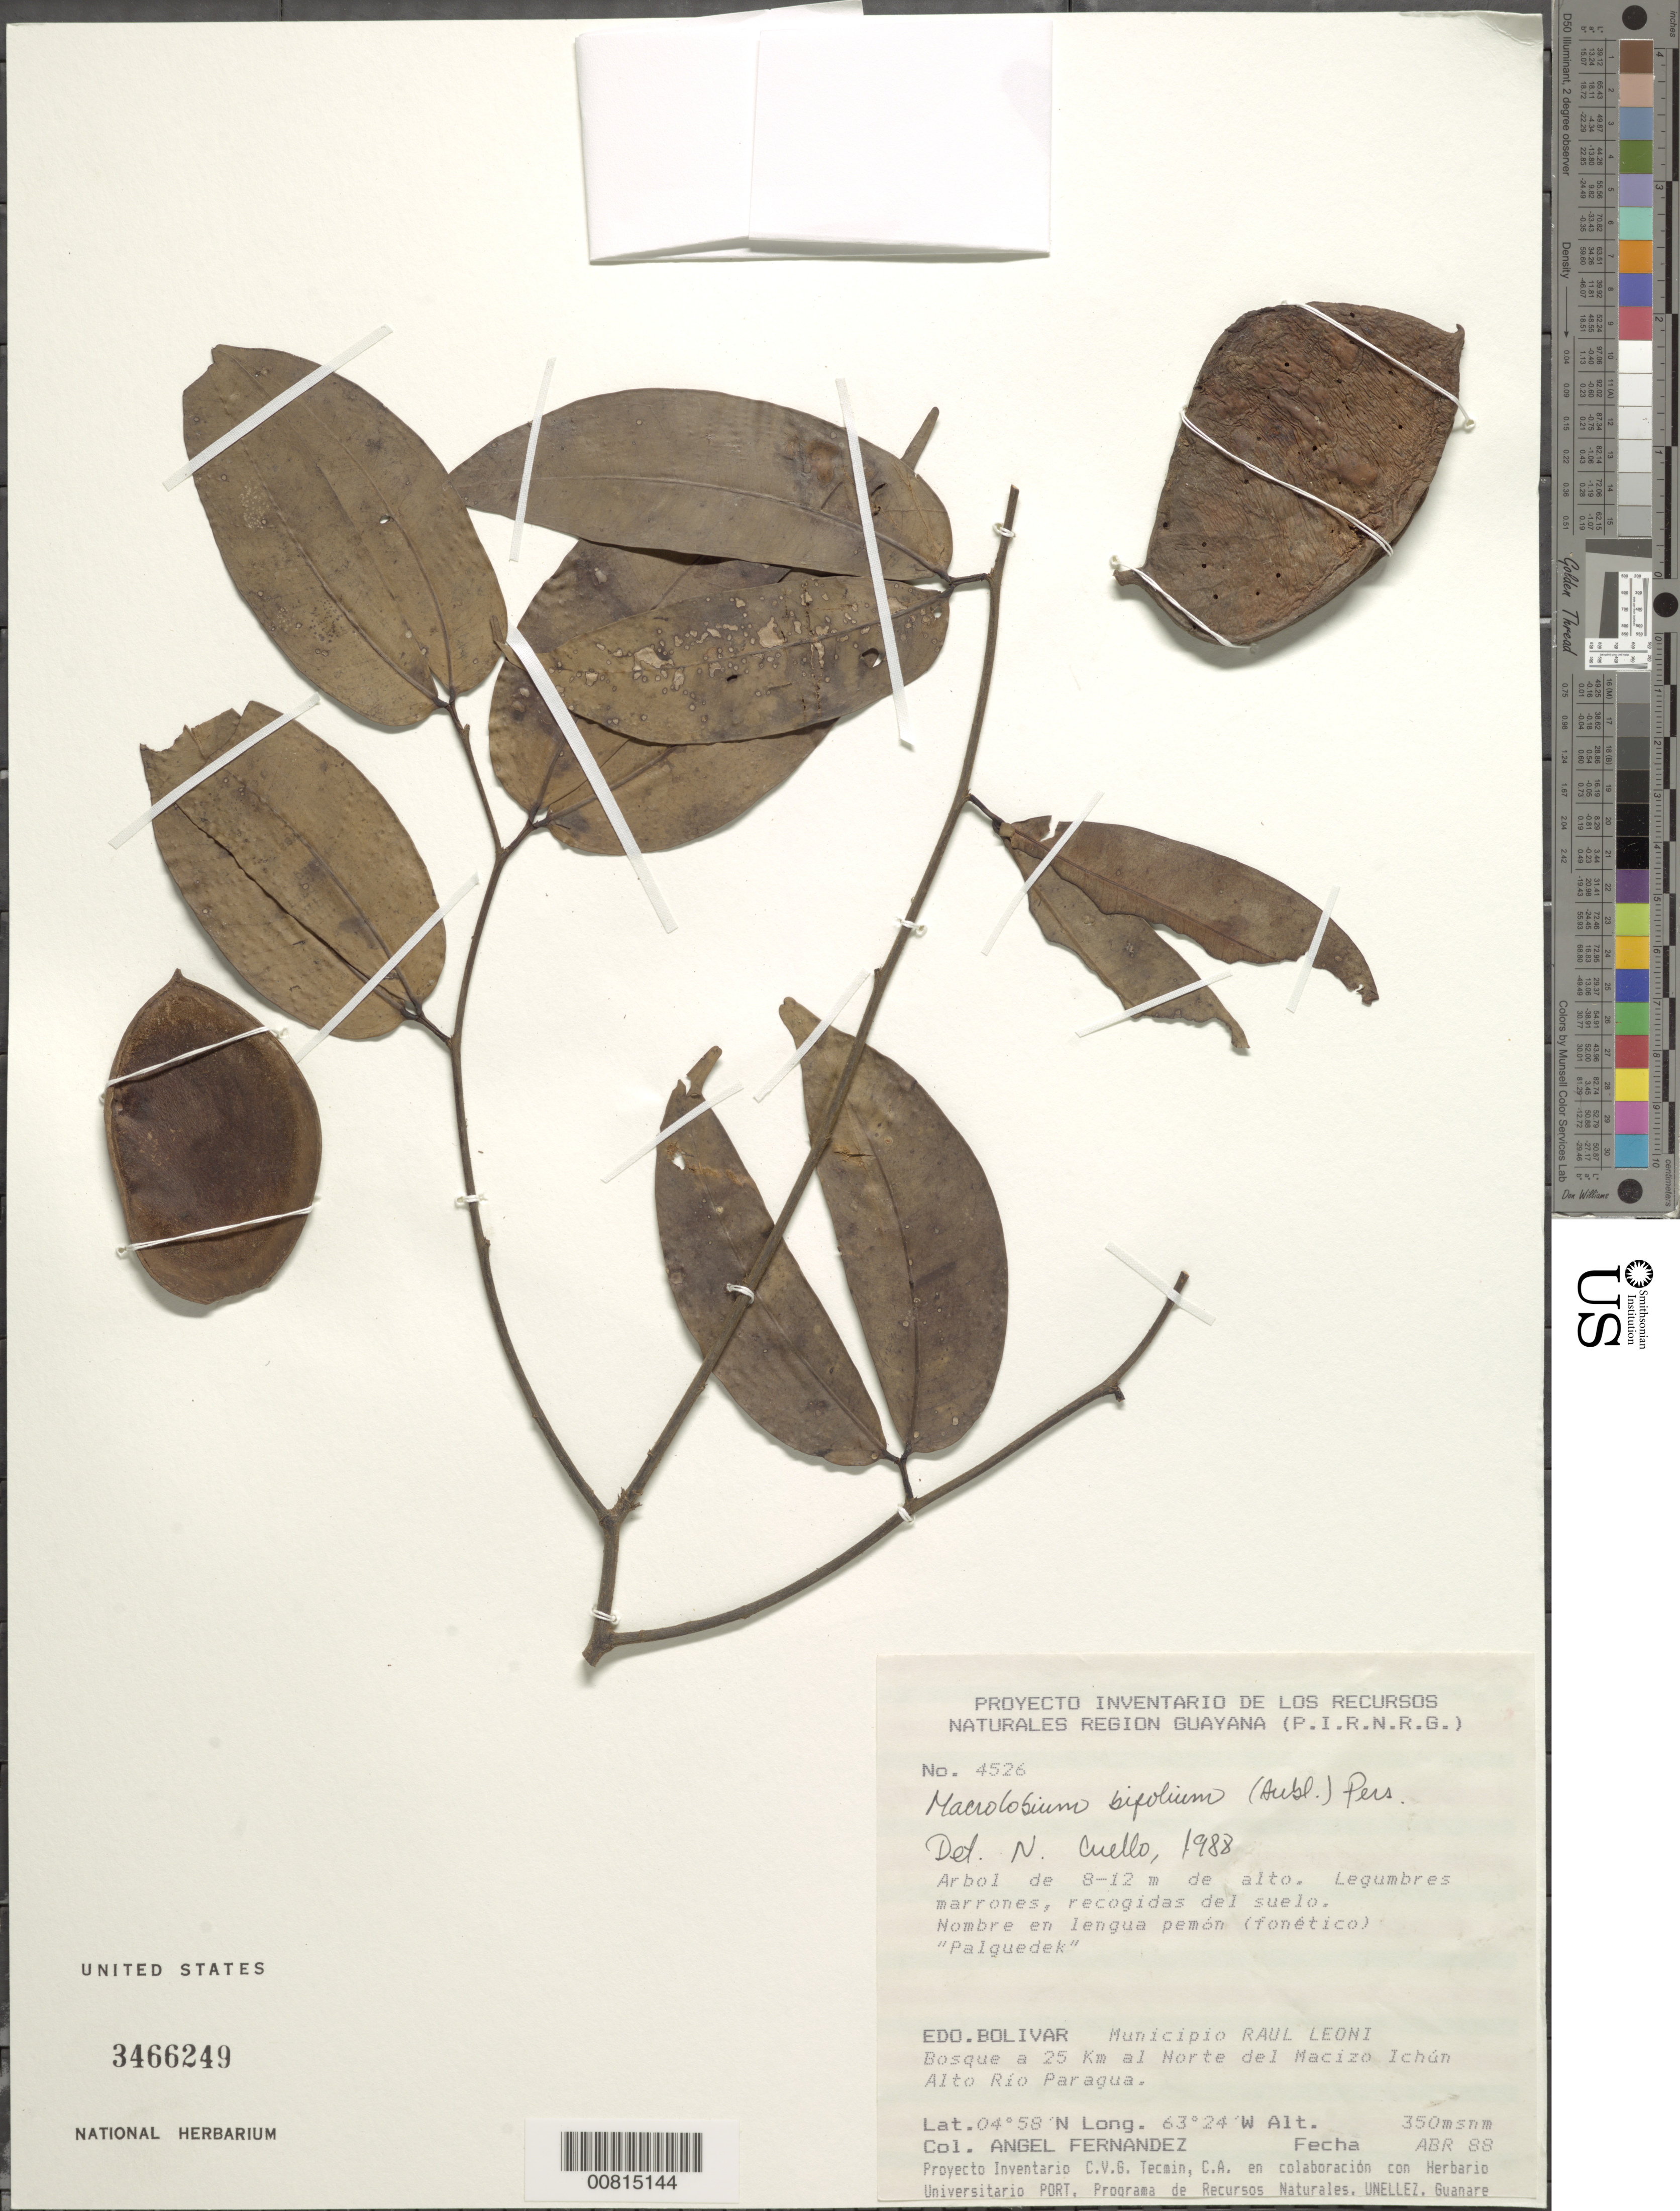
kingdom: Plantae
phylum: Tracheophyta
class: Magnoliopsida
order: Fabales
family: Fabaceae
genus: Macrolobium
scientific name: Macrolobium bifolium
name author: (Aubl.) Pers.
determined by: Cuello, Nidia L.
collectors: A. Fernández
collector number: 4526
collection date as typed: Apr-88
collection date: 1988-04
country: Venezuela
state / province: Bolívar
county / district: Angostura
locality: Mun. Raúl Leoni [=Angostura], 25 km N del Macizo Ichún, alto Río Paragua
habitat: Forest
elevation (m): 350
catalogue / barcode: US 3466249